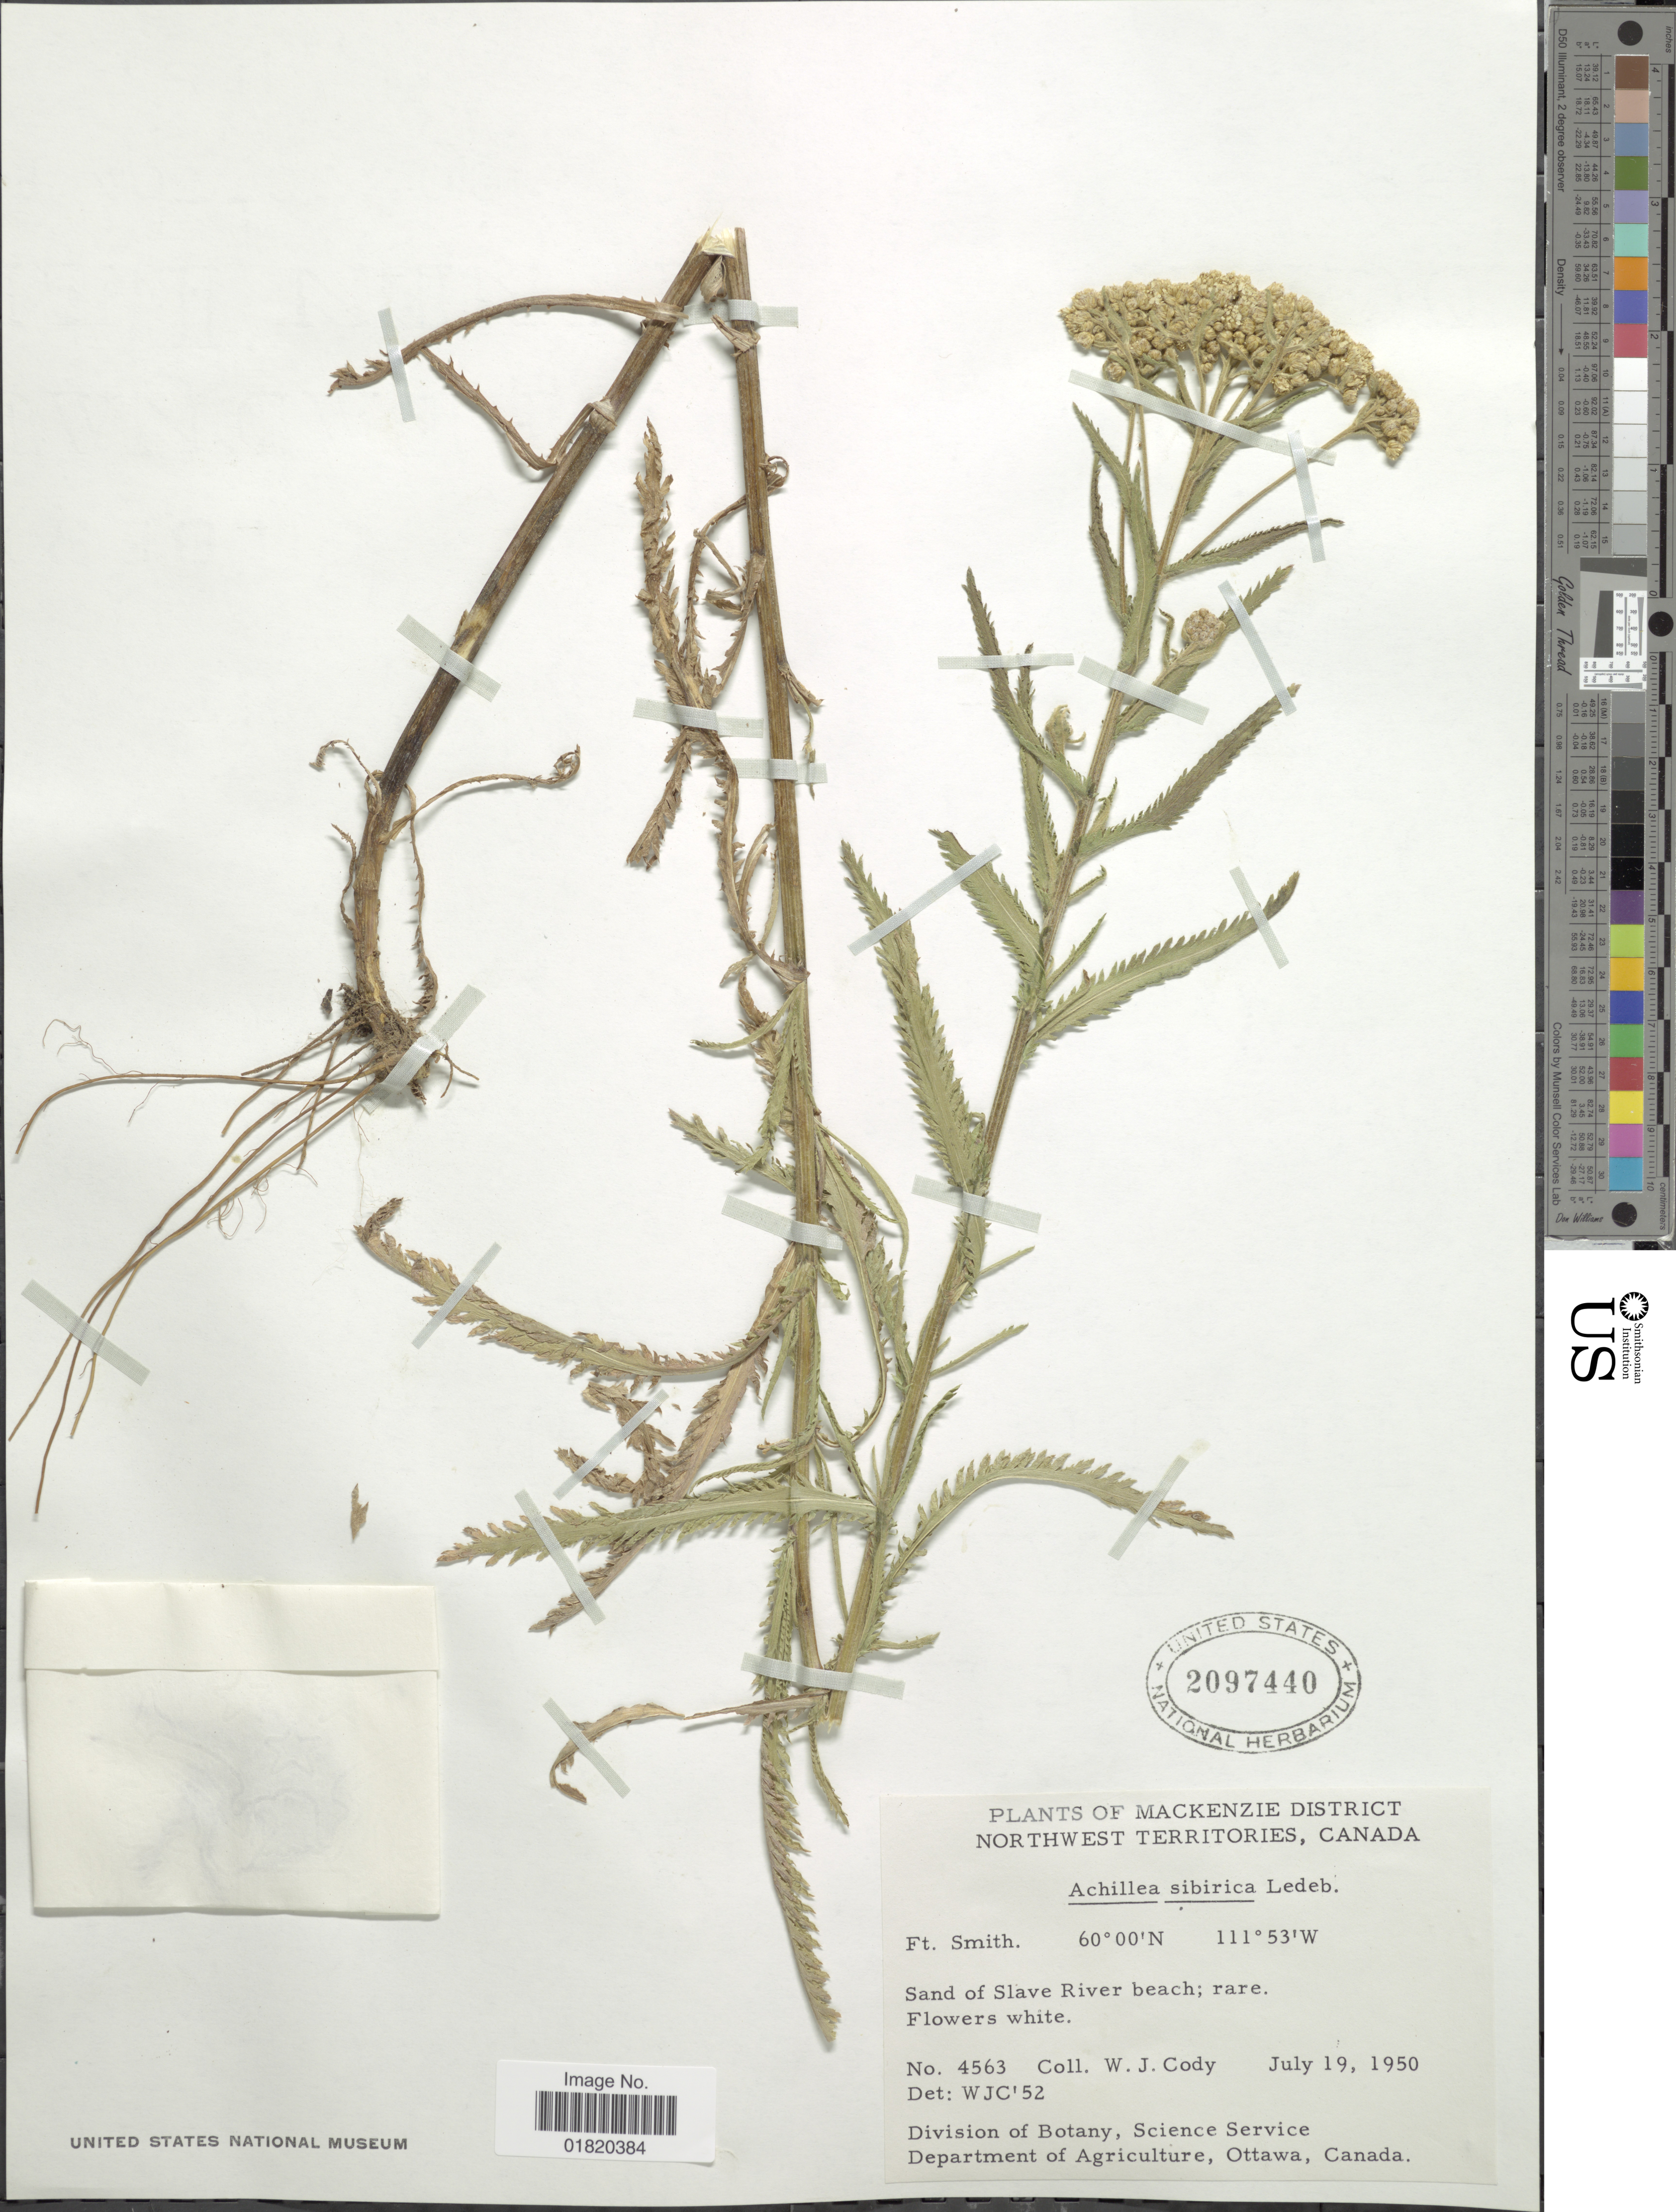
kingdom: Plantae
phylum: Tracheophyta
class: Magnoliopsida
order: Asterales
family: Asteraceae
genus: Achillea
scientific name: Achillea sibirica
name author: Ledeb.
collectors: W. Cody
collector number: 4563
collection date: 1950-07-19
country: Canada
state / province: Northwest Territories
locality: Mackenzie District. Ft. Smith. Sand of Slave River beach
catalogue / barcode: US 2097440